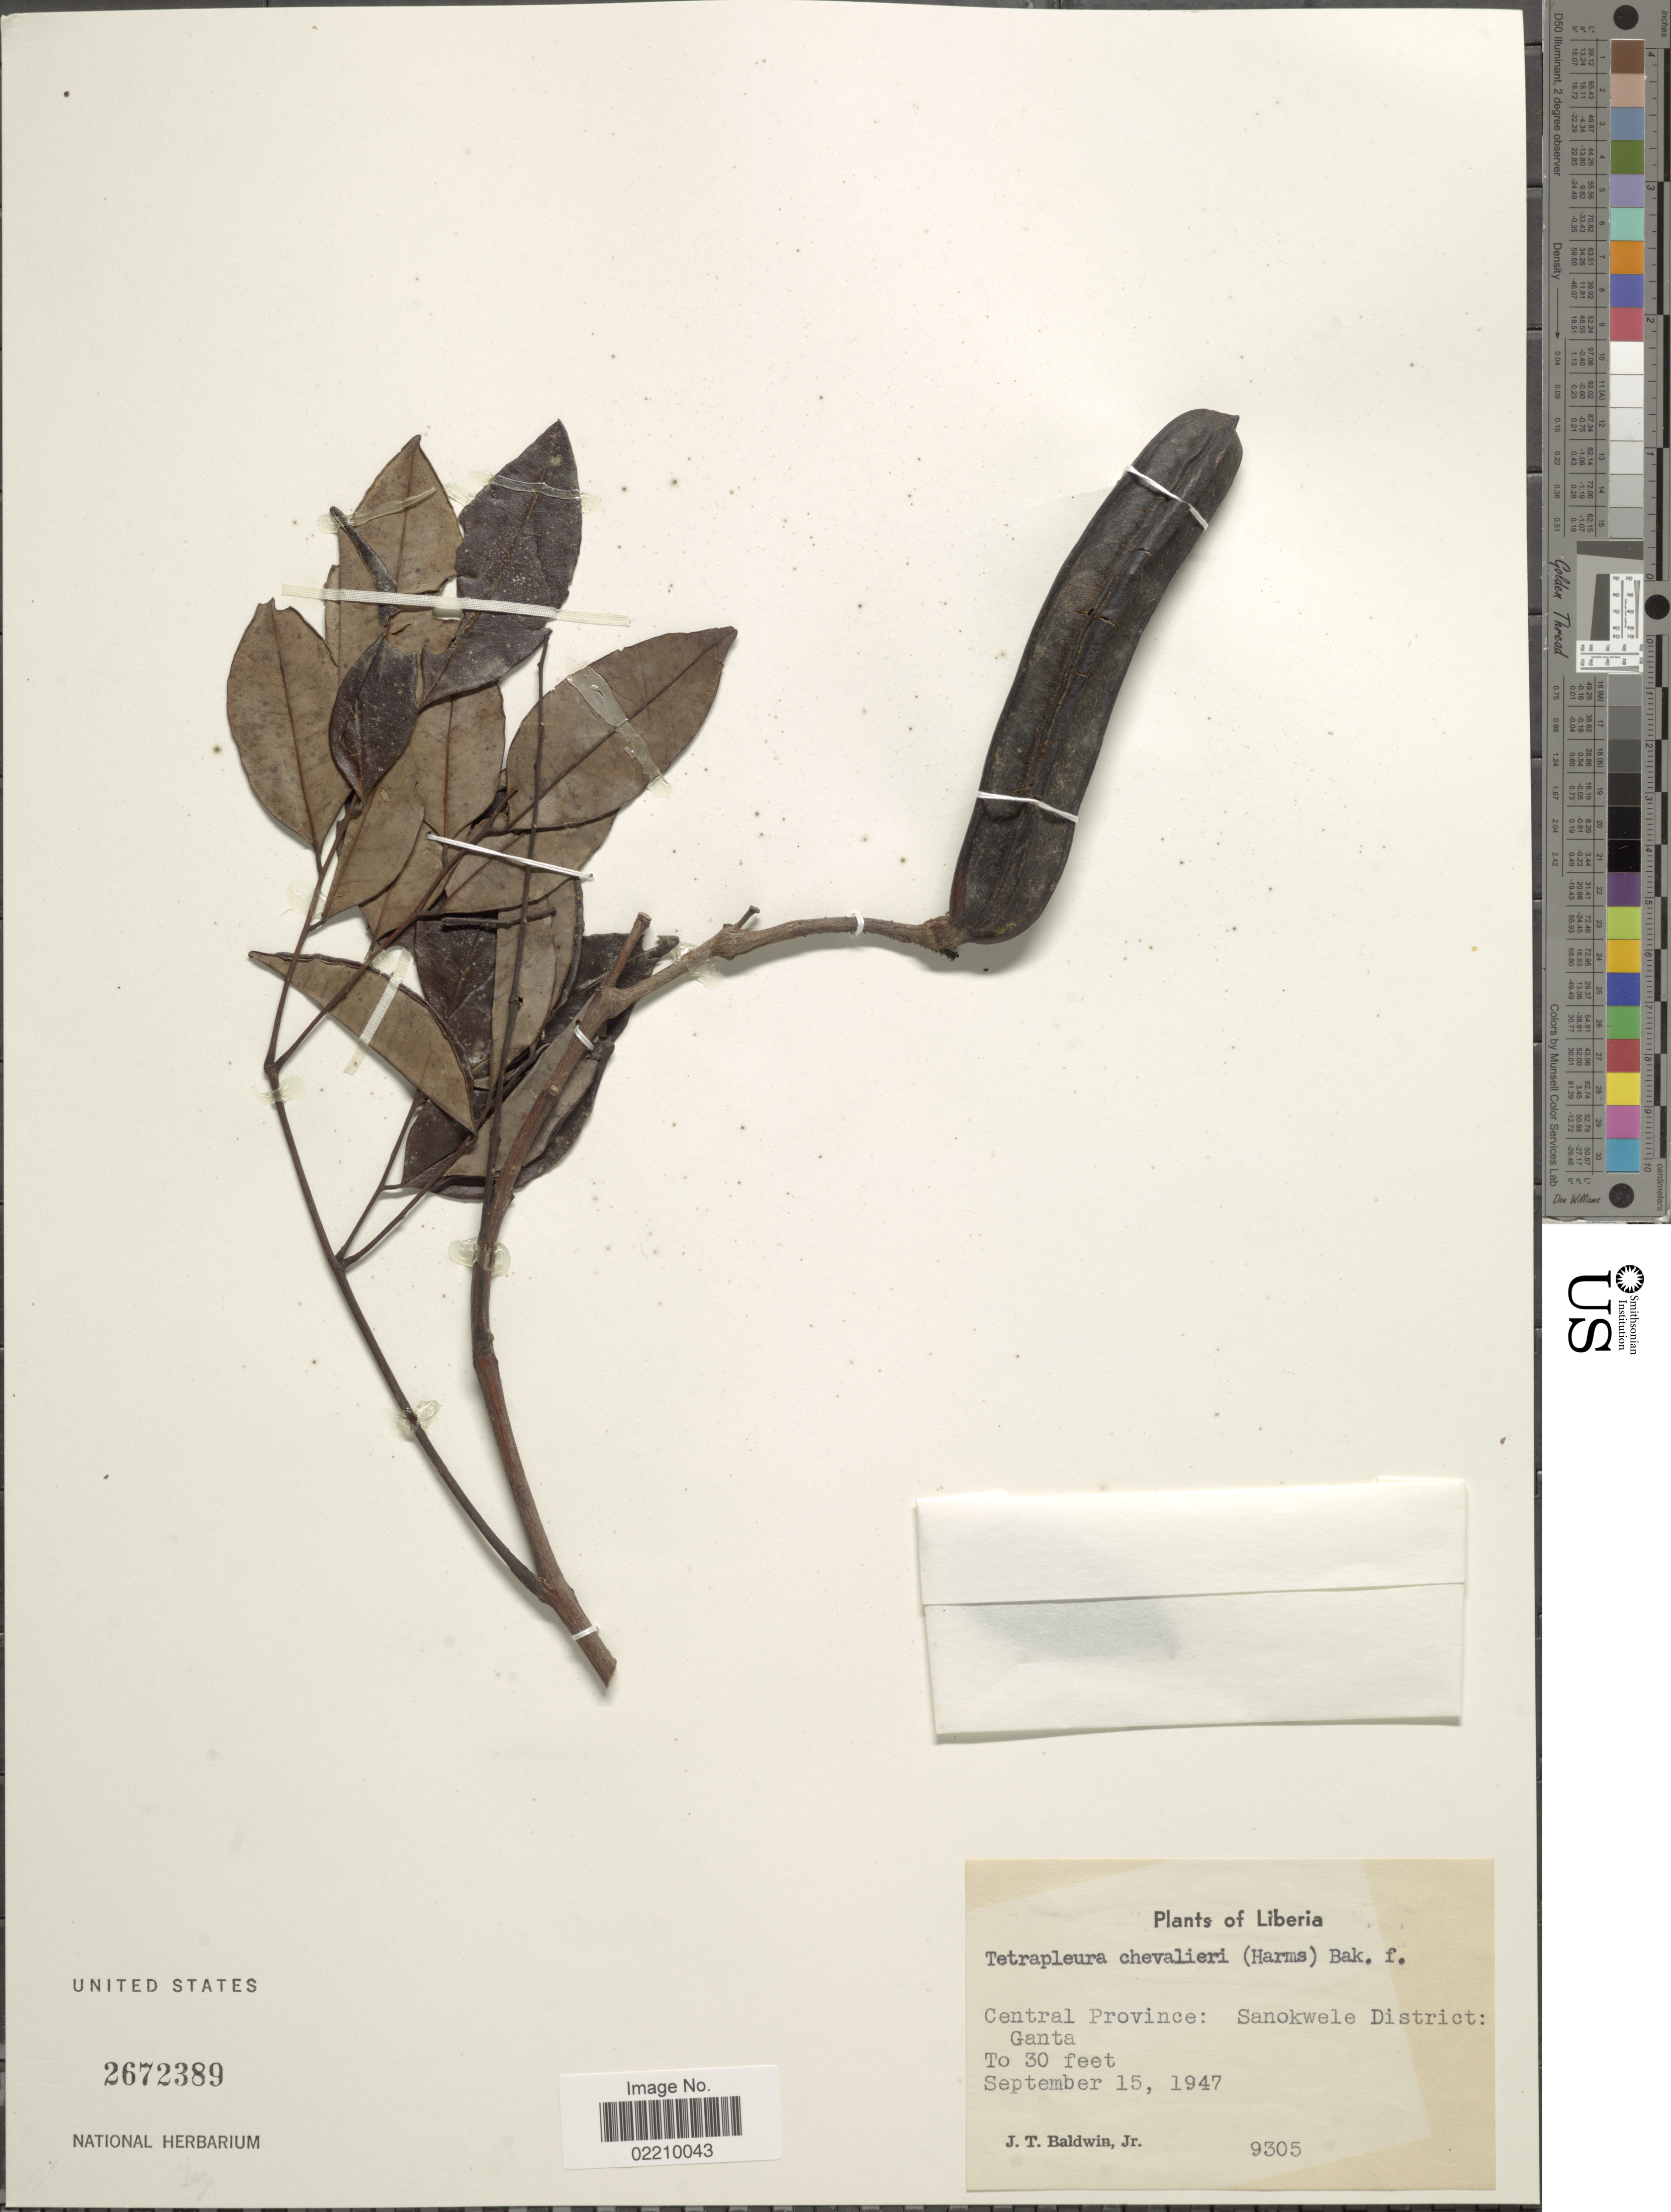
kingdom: Plantae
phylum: Tracheophyta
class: Magnoliopsida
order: Fabales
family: Fabaceae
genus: Tetrapleura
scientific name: Tetrapleura chevalieri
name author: (Harms) Baker f.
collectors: J. T. Baldwin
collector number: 9305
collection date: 1947-09-15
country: Liberia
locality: Central Province, Sanokwele District, Ganta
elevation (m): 9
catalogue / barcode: US 2672389